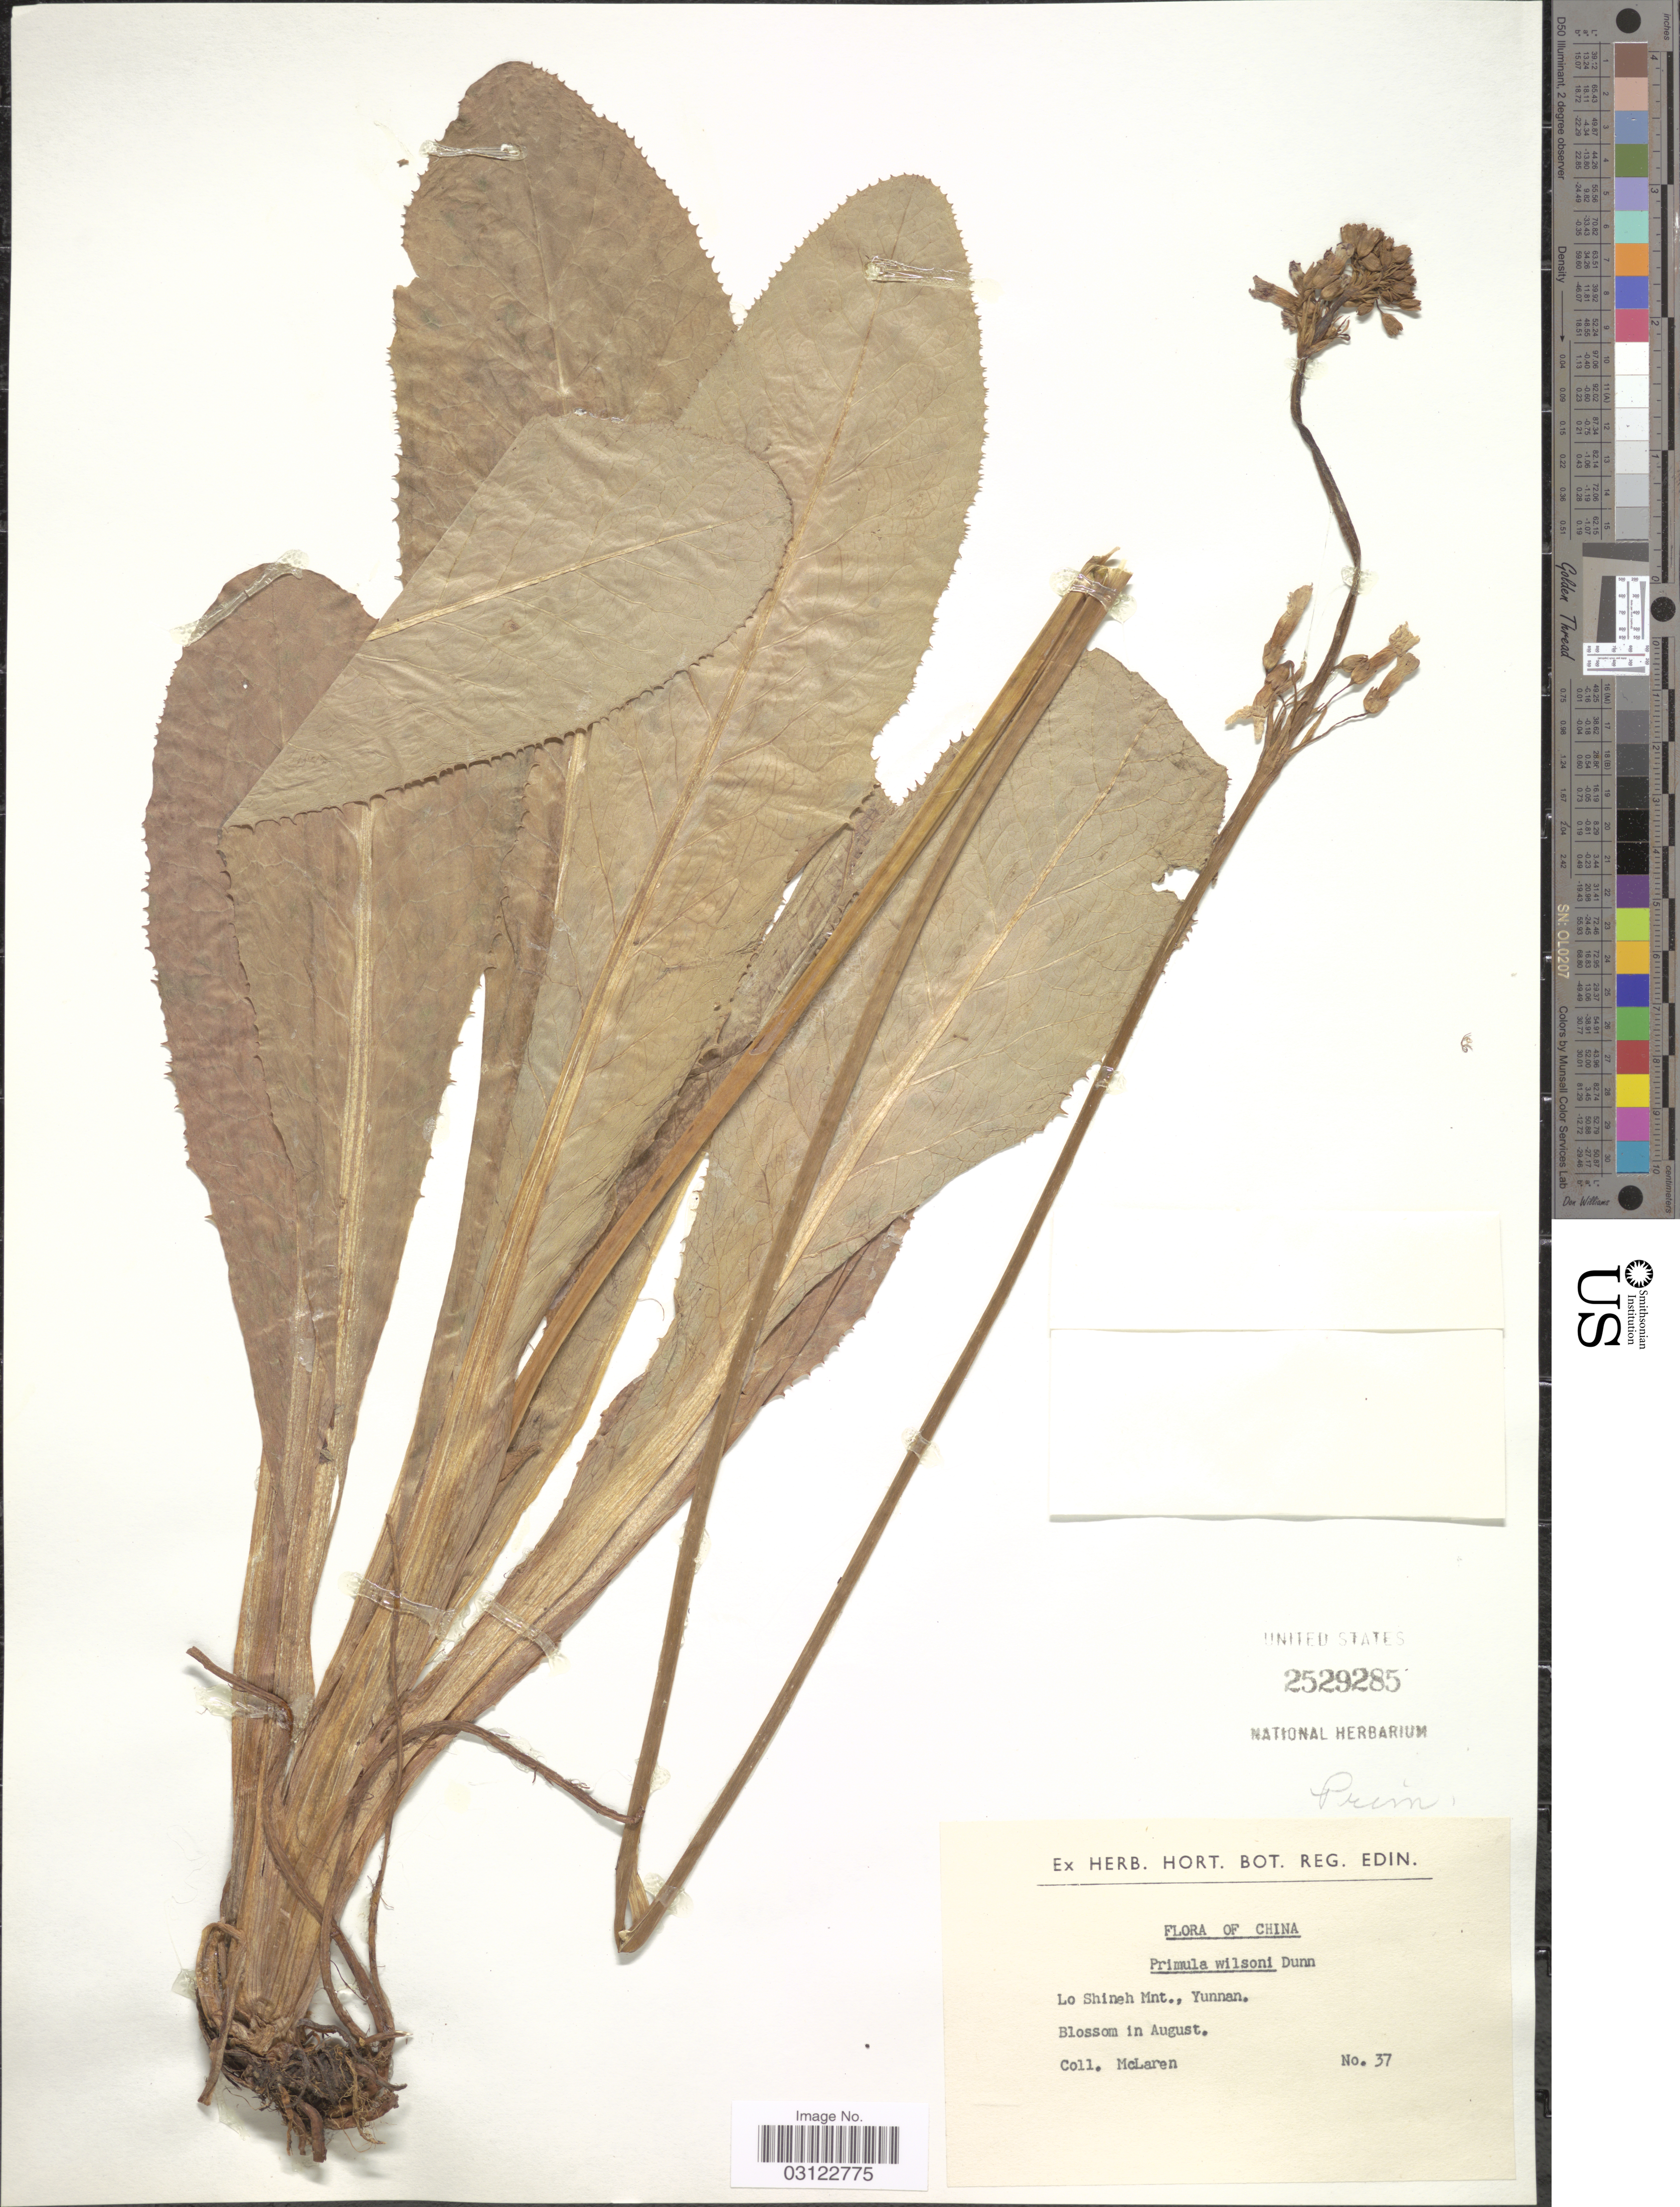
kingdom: Plantae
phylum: Tracheophyta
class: Magnoliopsida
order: Ericales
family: Primulaceae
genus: Primula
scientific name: Primula wilsonii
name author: Dunn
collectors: McLaren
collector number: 37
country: China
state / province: Yunnan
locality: Lo Shineh Mnt.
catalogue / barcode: US 2529285